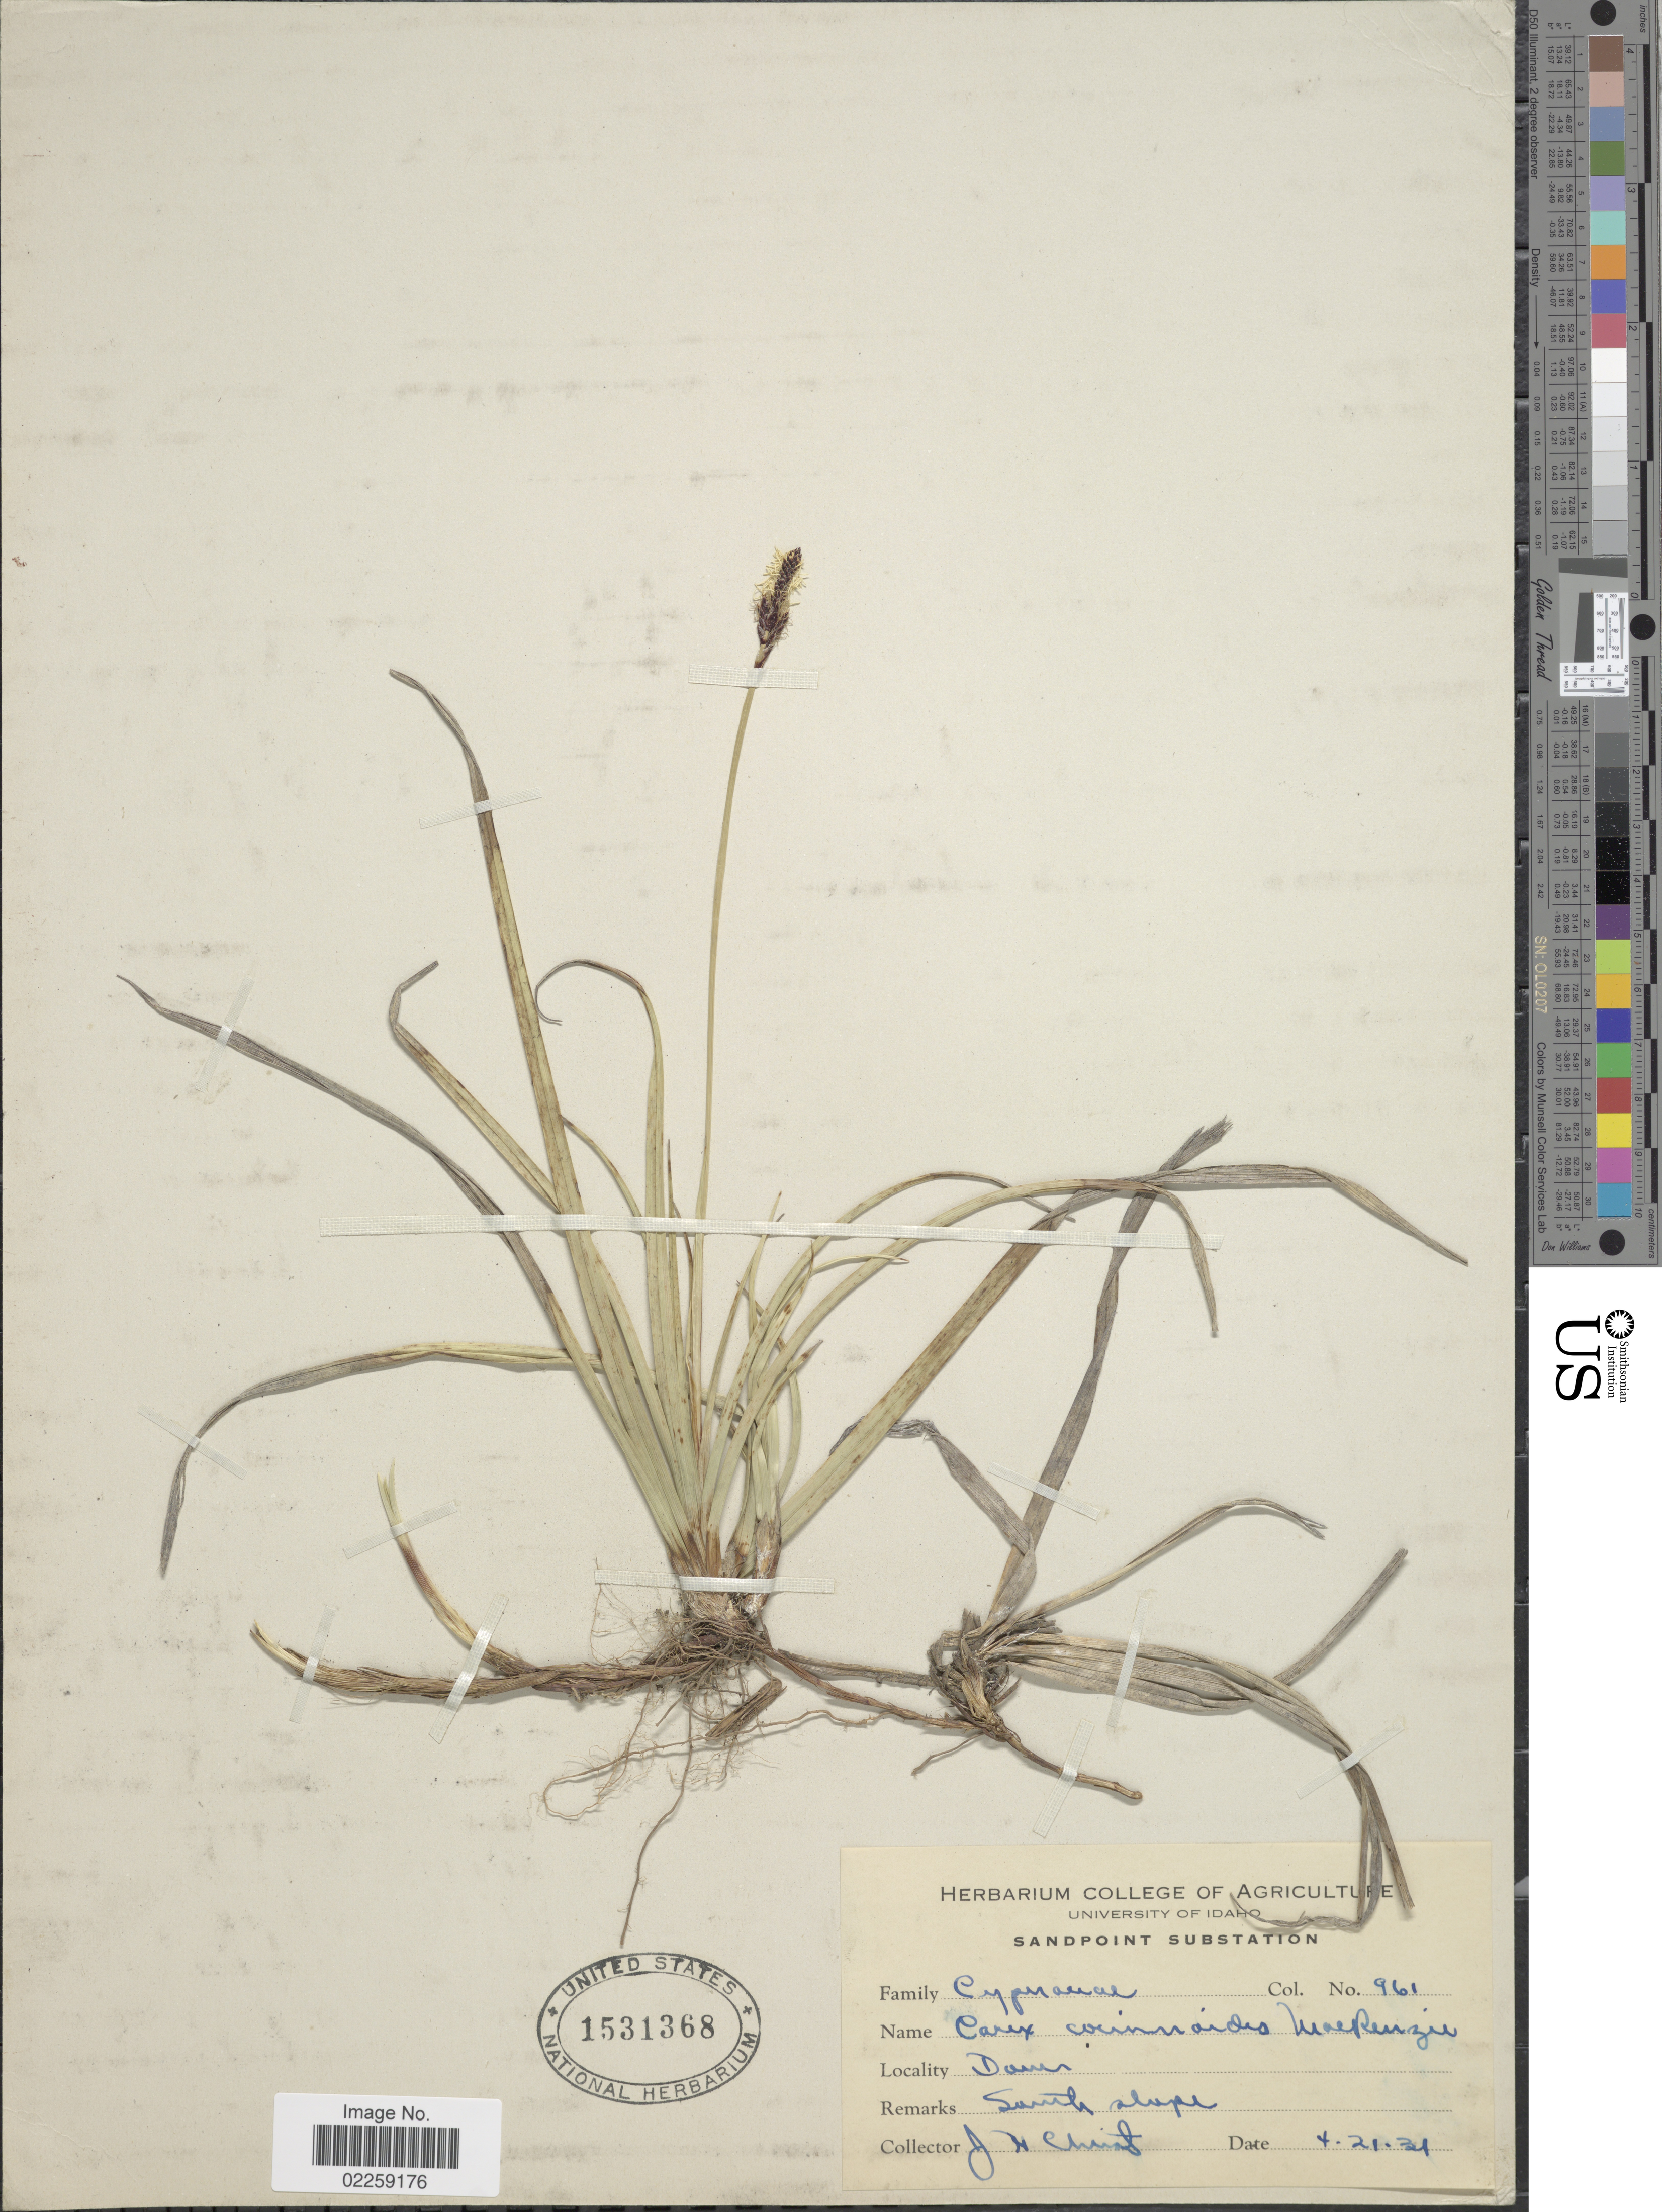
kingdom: Plantae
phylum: Tracheophyta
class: Liliopsida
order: Poales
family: Cyperaceae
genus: Carex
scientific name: Carex concinnoides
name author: Mack.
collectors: J. H. Christ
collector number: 961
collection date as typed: Transcribed d/m/y: 21/4/31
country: United States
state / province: Idaho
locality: Sandpoint Substation. Dover, South slope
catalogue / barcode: US 1531368